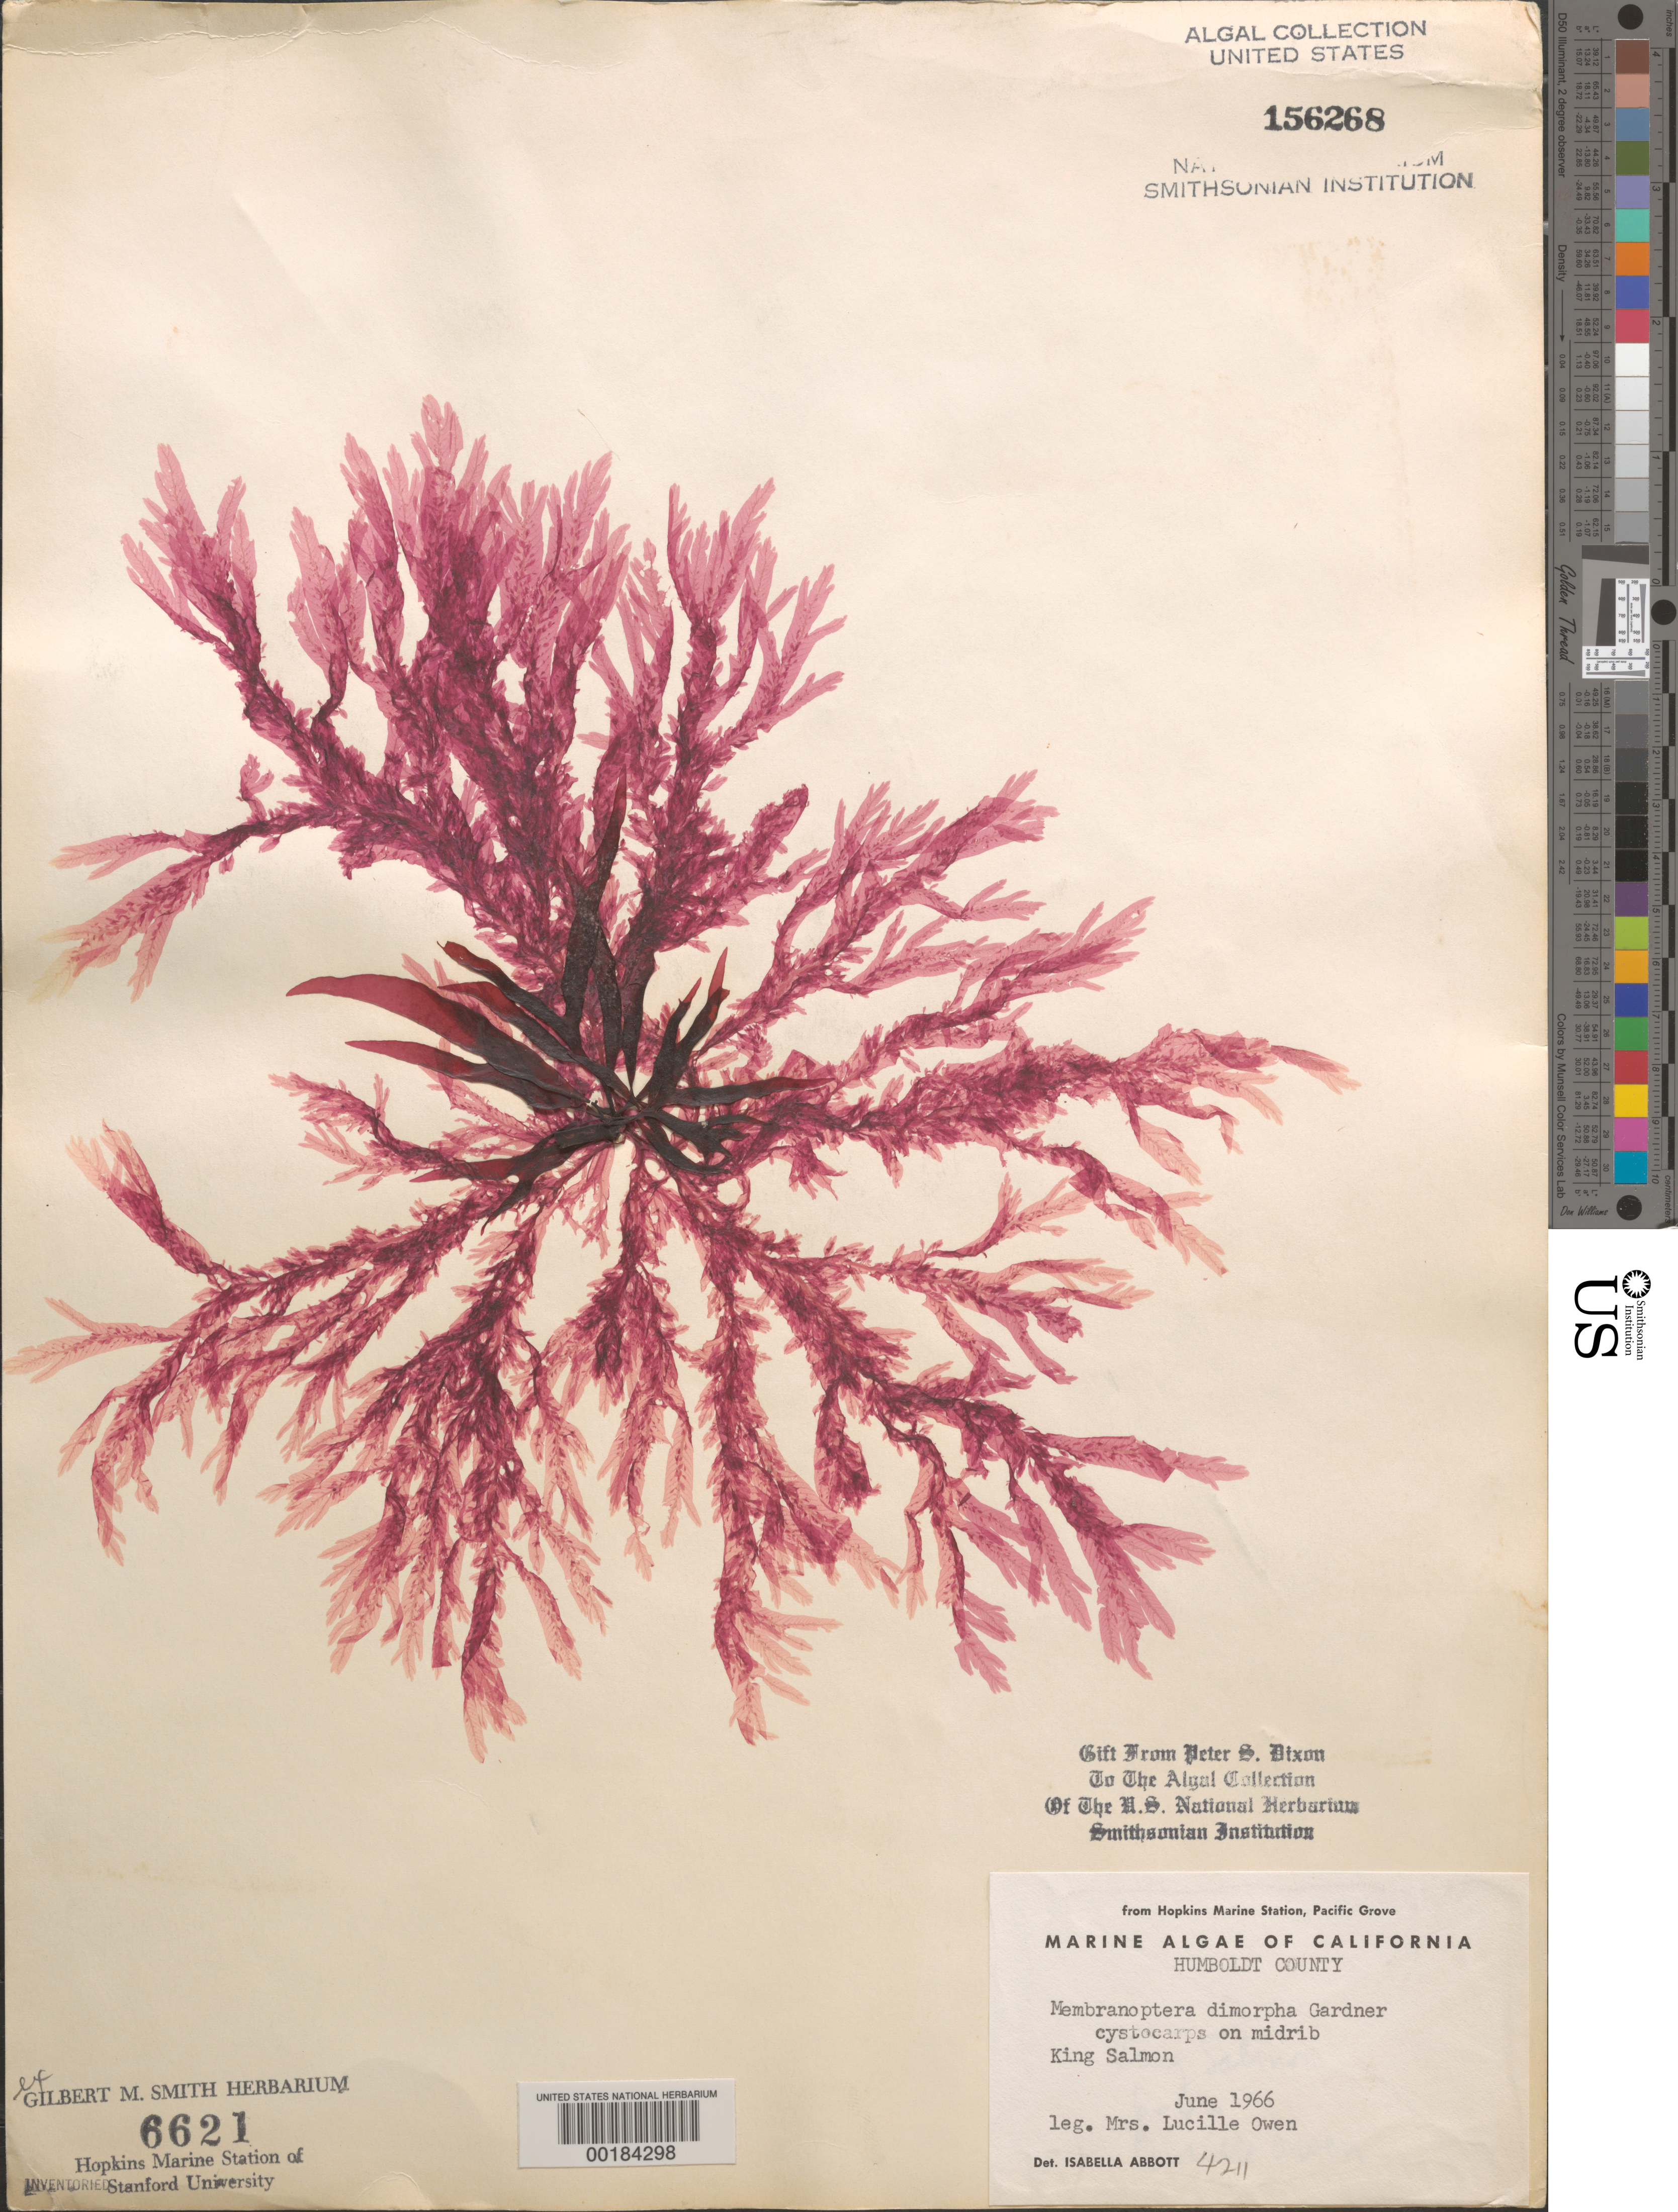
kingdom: Plantae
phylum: Rhodophyta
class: Florideophyceae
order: Ceramiales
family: Delesseriaceae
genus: Membranoptera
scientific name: Membranoptera platyphylla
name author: (Setch. & N.L. Gardner) Kylin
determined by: Algae name updating Project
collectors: L. Owen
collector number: IAA 4211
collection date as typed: Jun 1966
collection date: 1966-06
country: United States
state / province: California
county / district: Humboldt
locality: King Salmon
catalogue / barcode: US 156268